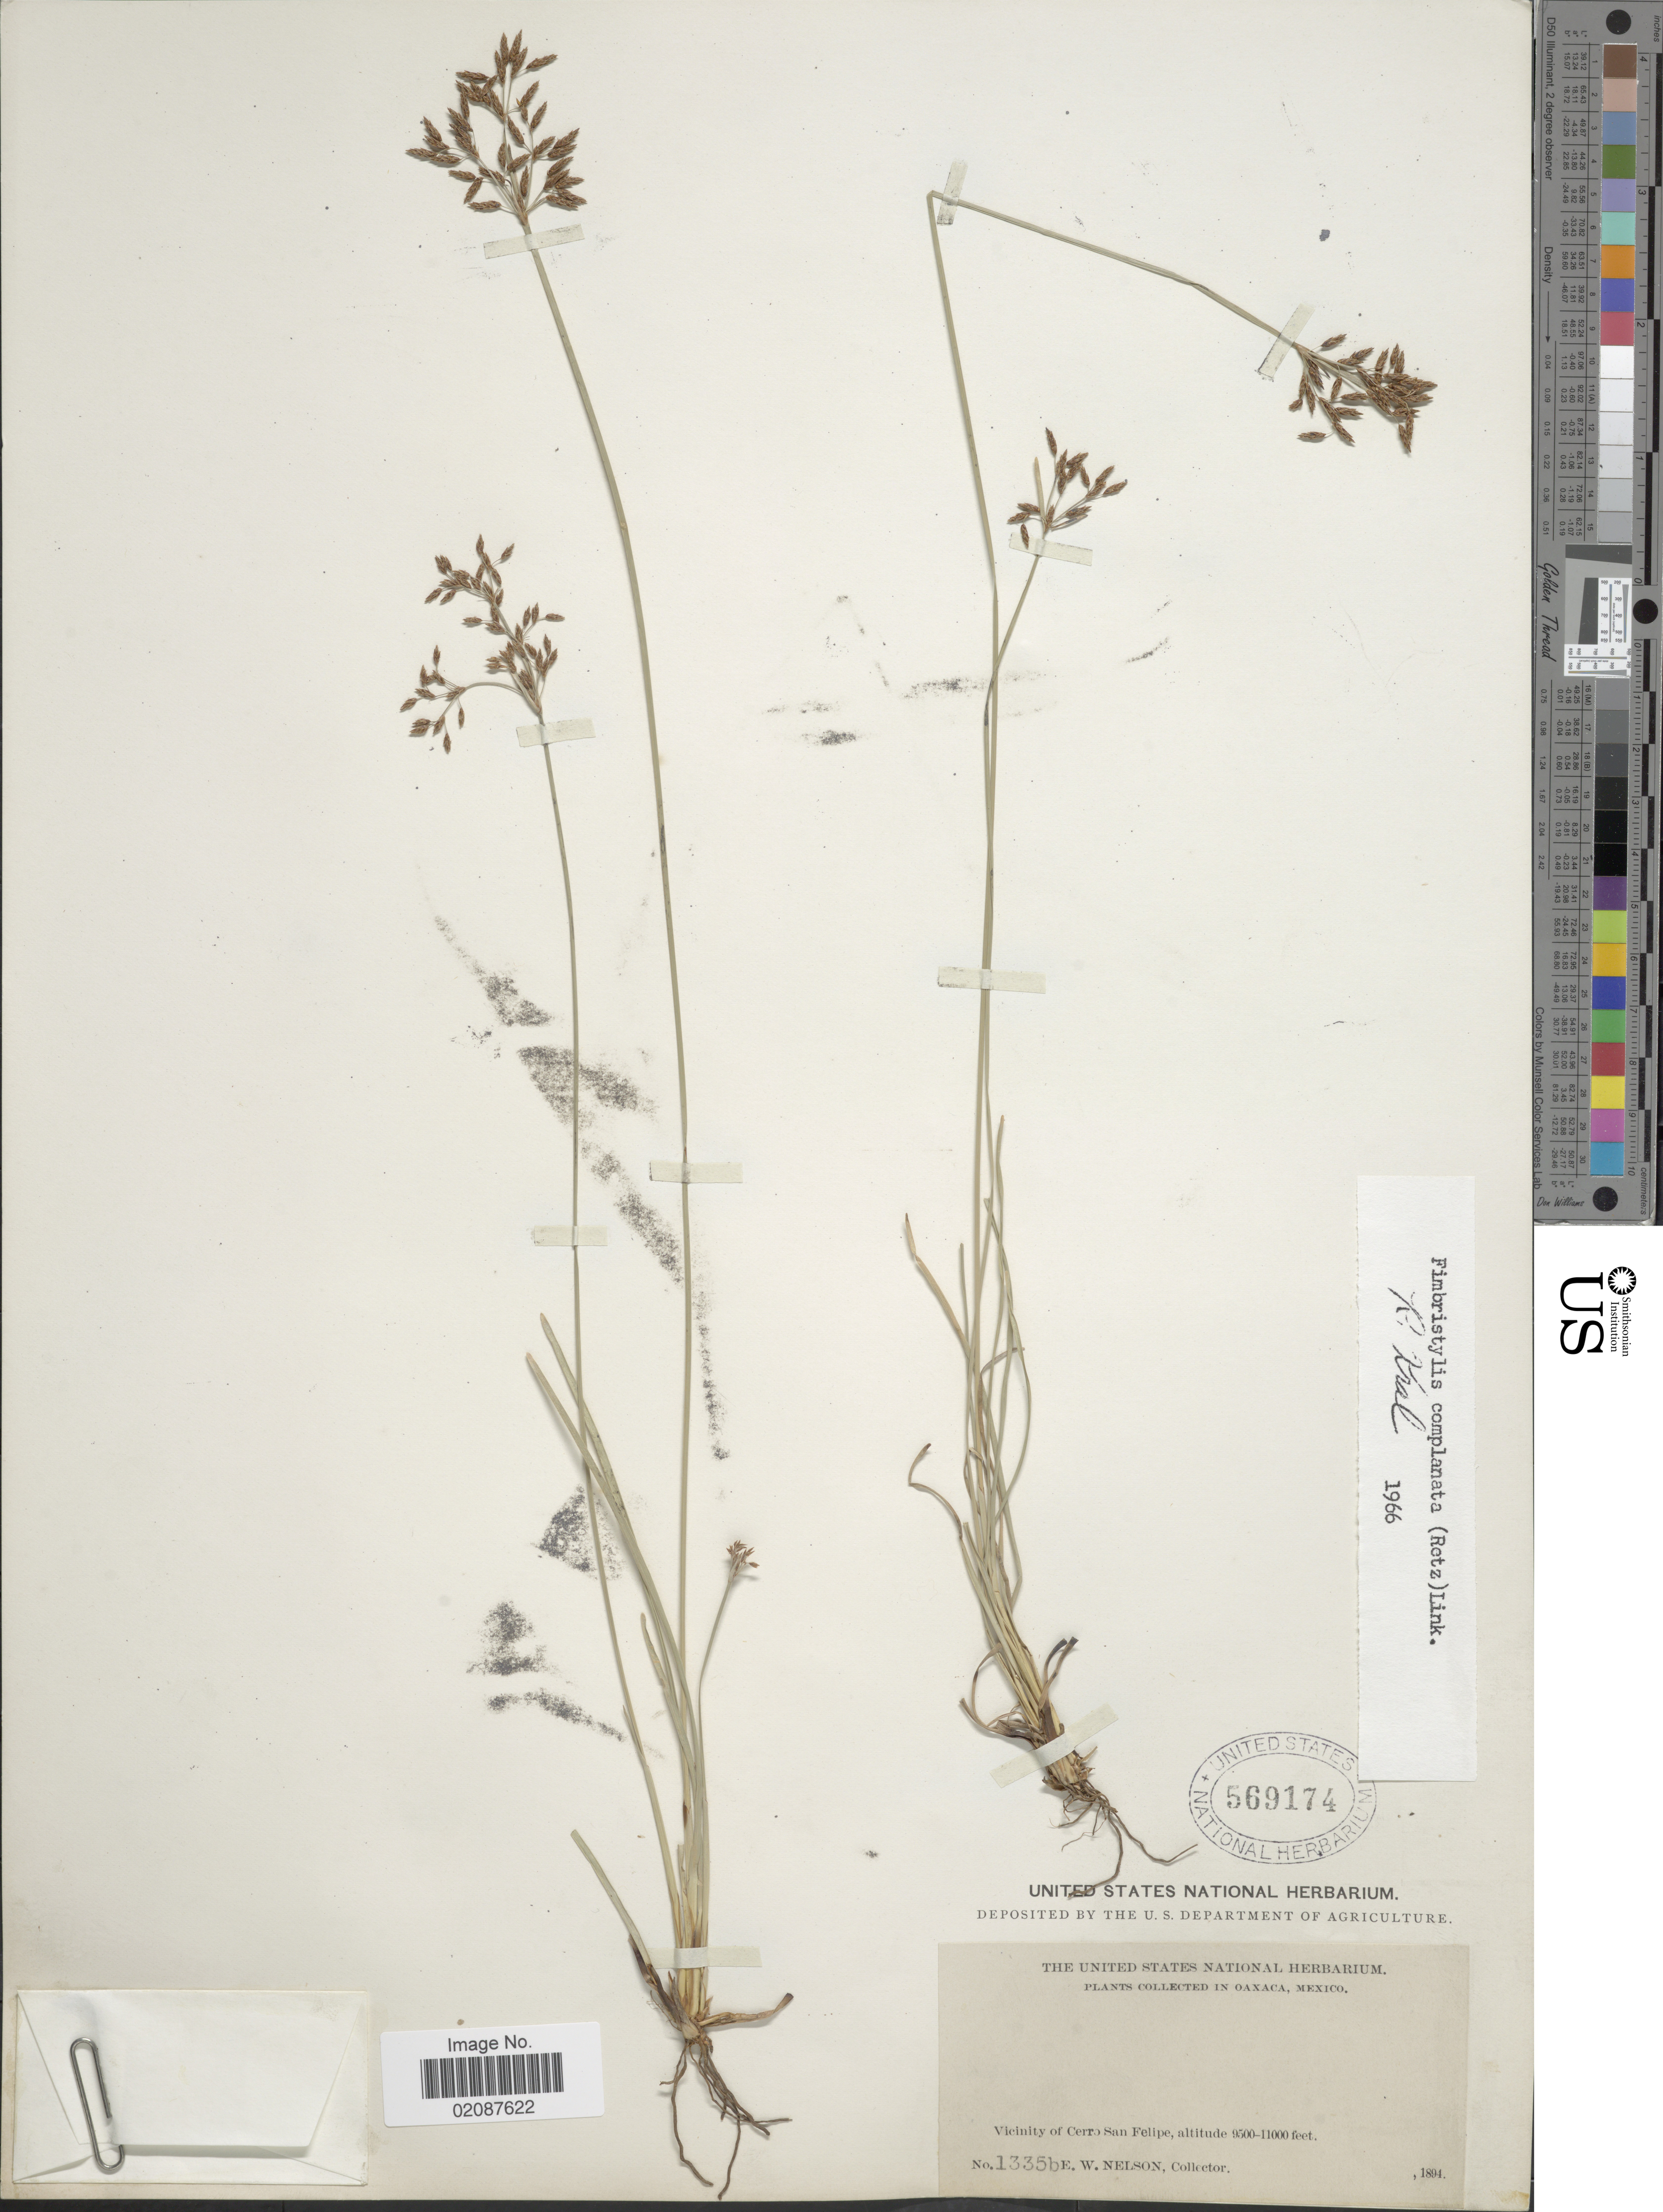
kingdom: Plantae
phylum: Tracheophyta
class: Liliopsida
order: Poales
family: Cyperaceae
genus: Fimbristylis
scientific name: Fimbristylis complanata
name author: (Retz.) Link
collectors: E. W. Nelson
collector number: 1335b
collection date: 1894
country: Mexico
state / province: Oaxaca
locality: Vicinity of Cerro San Felipe.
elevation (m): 2896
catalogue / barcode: US 569174